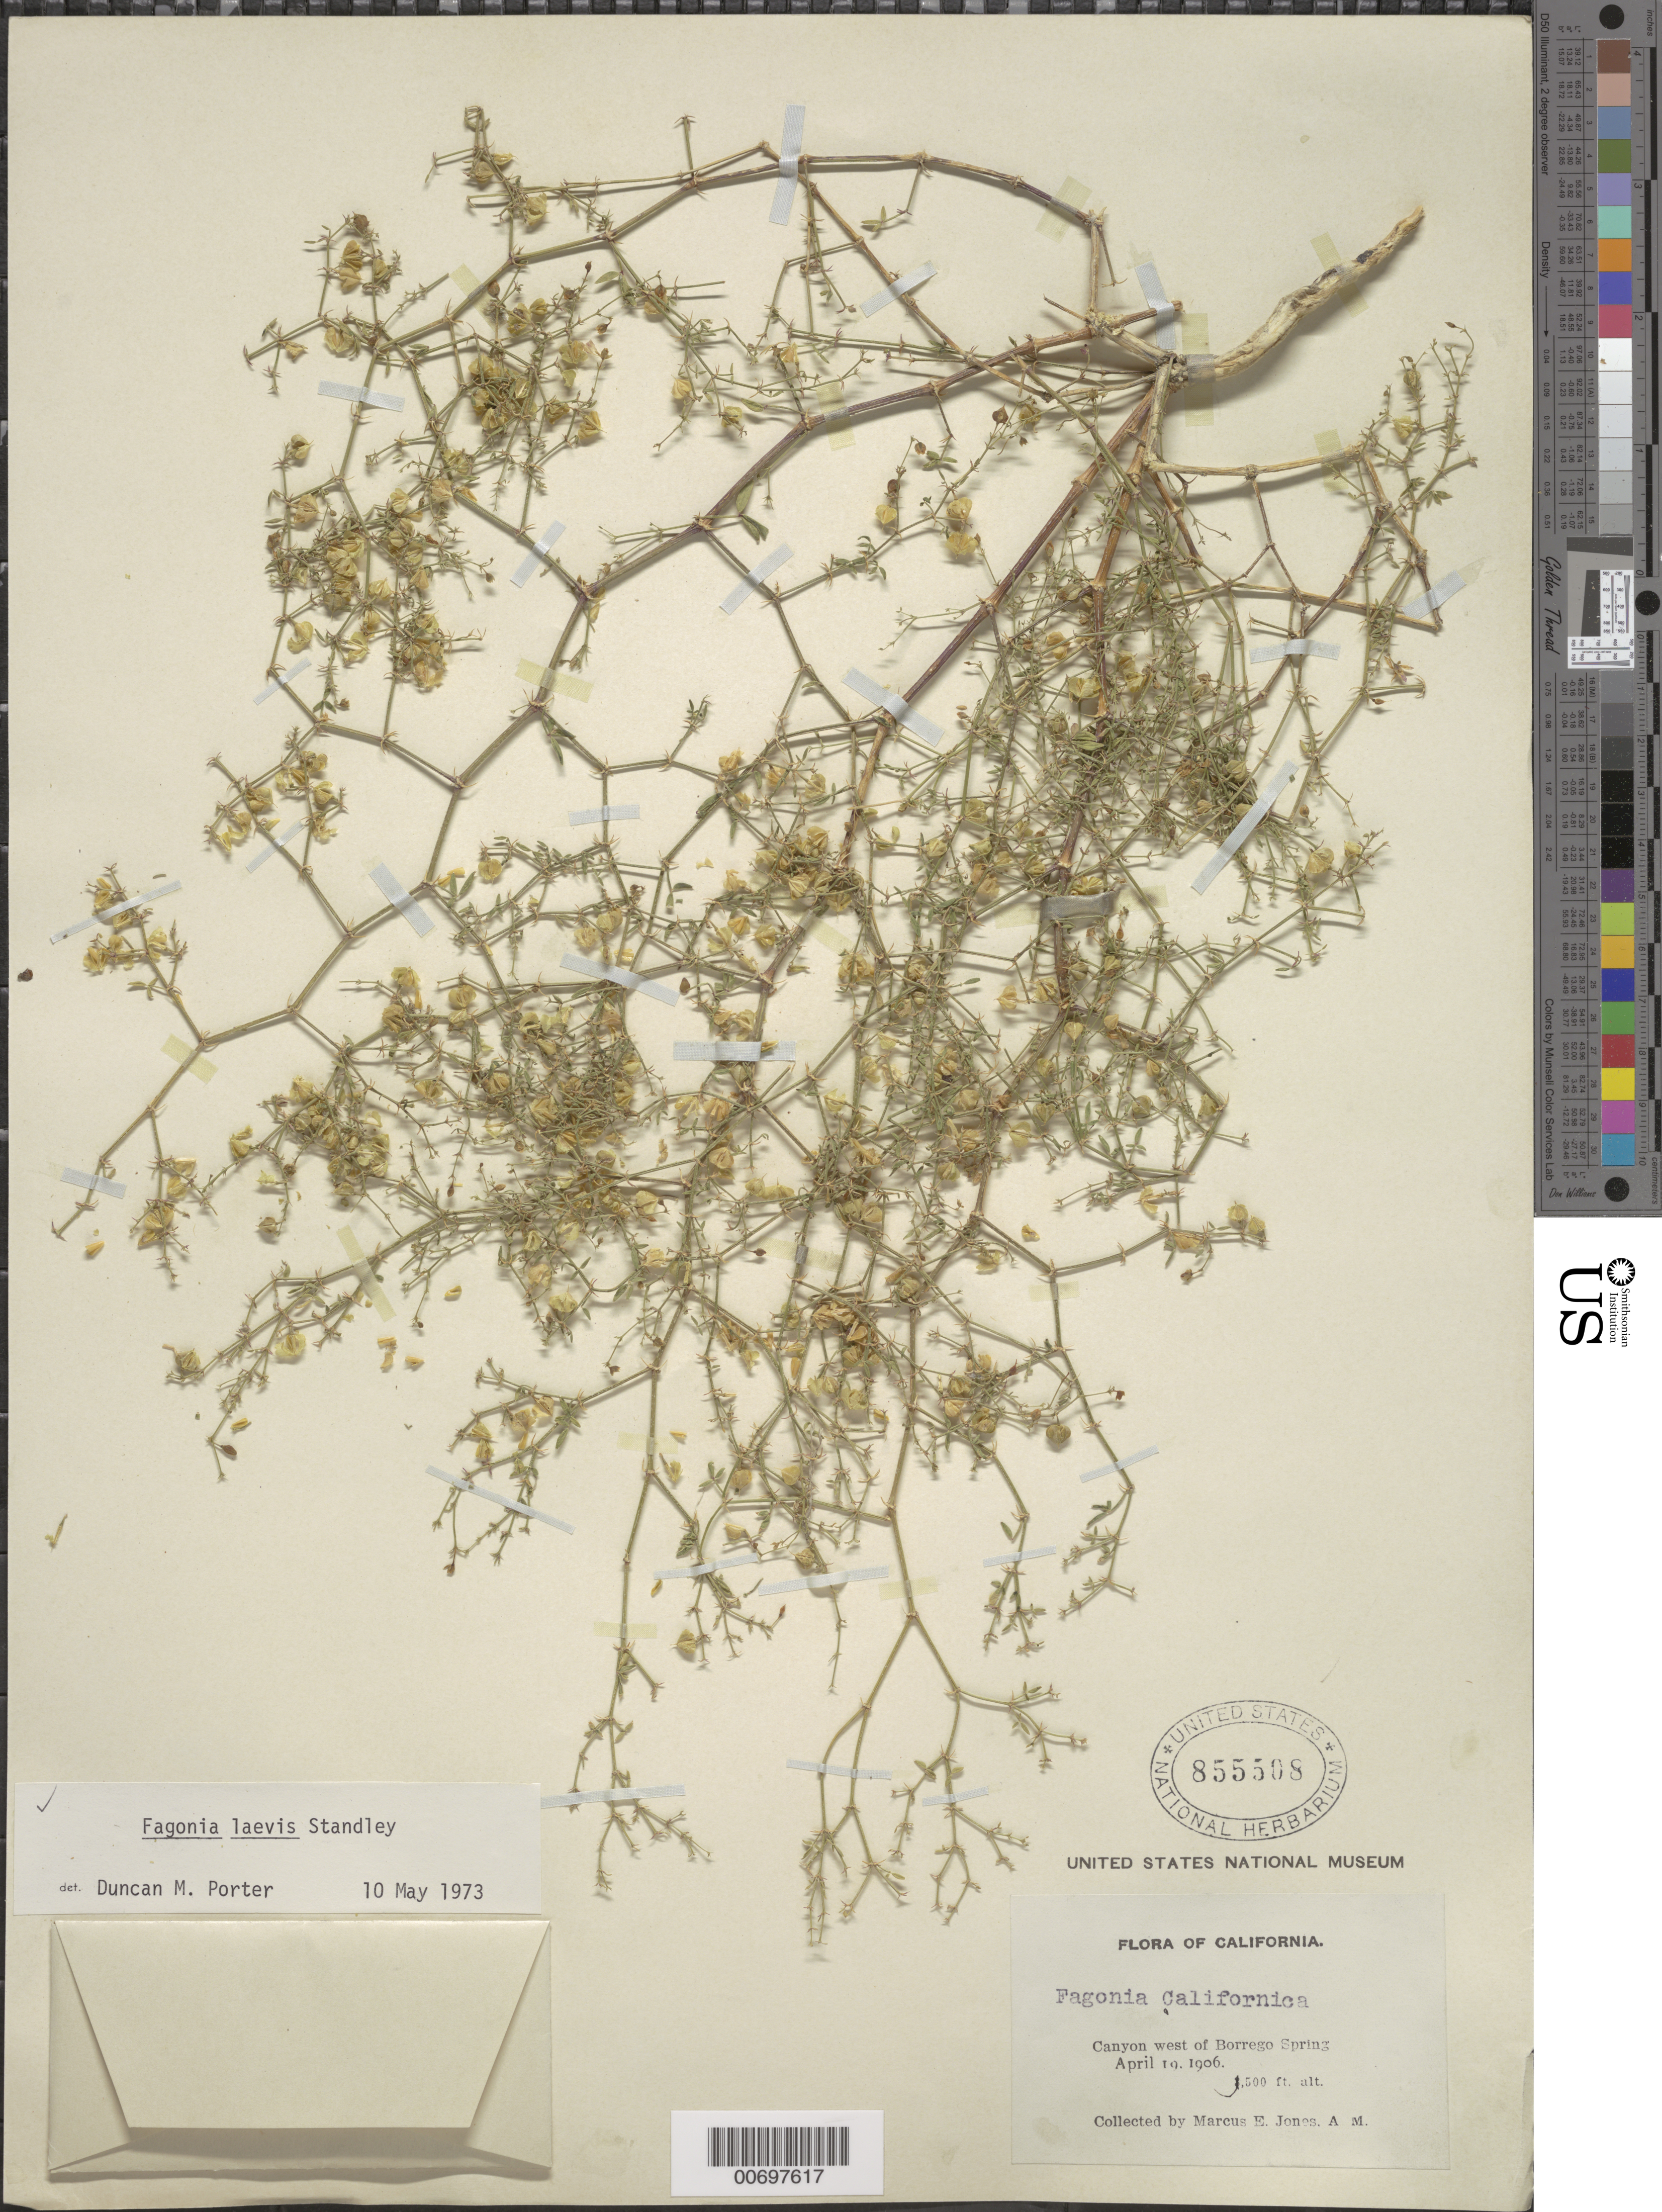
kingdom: Plantae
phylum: Tracheophyta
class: Magnoliopsida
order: Zygophyllales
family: Zygophyllaceae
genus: Fagonia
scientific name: Fagonia laevis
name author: Standl.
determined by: Porter, D. M.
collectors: M. E. Jones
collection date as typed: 19 Apr 1906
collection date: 1906-04-19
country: United States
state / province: California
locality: Canyon west of Borrego Springs.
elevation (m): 152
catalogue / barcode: US 855508